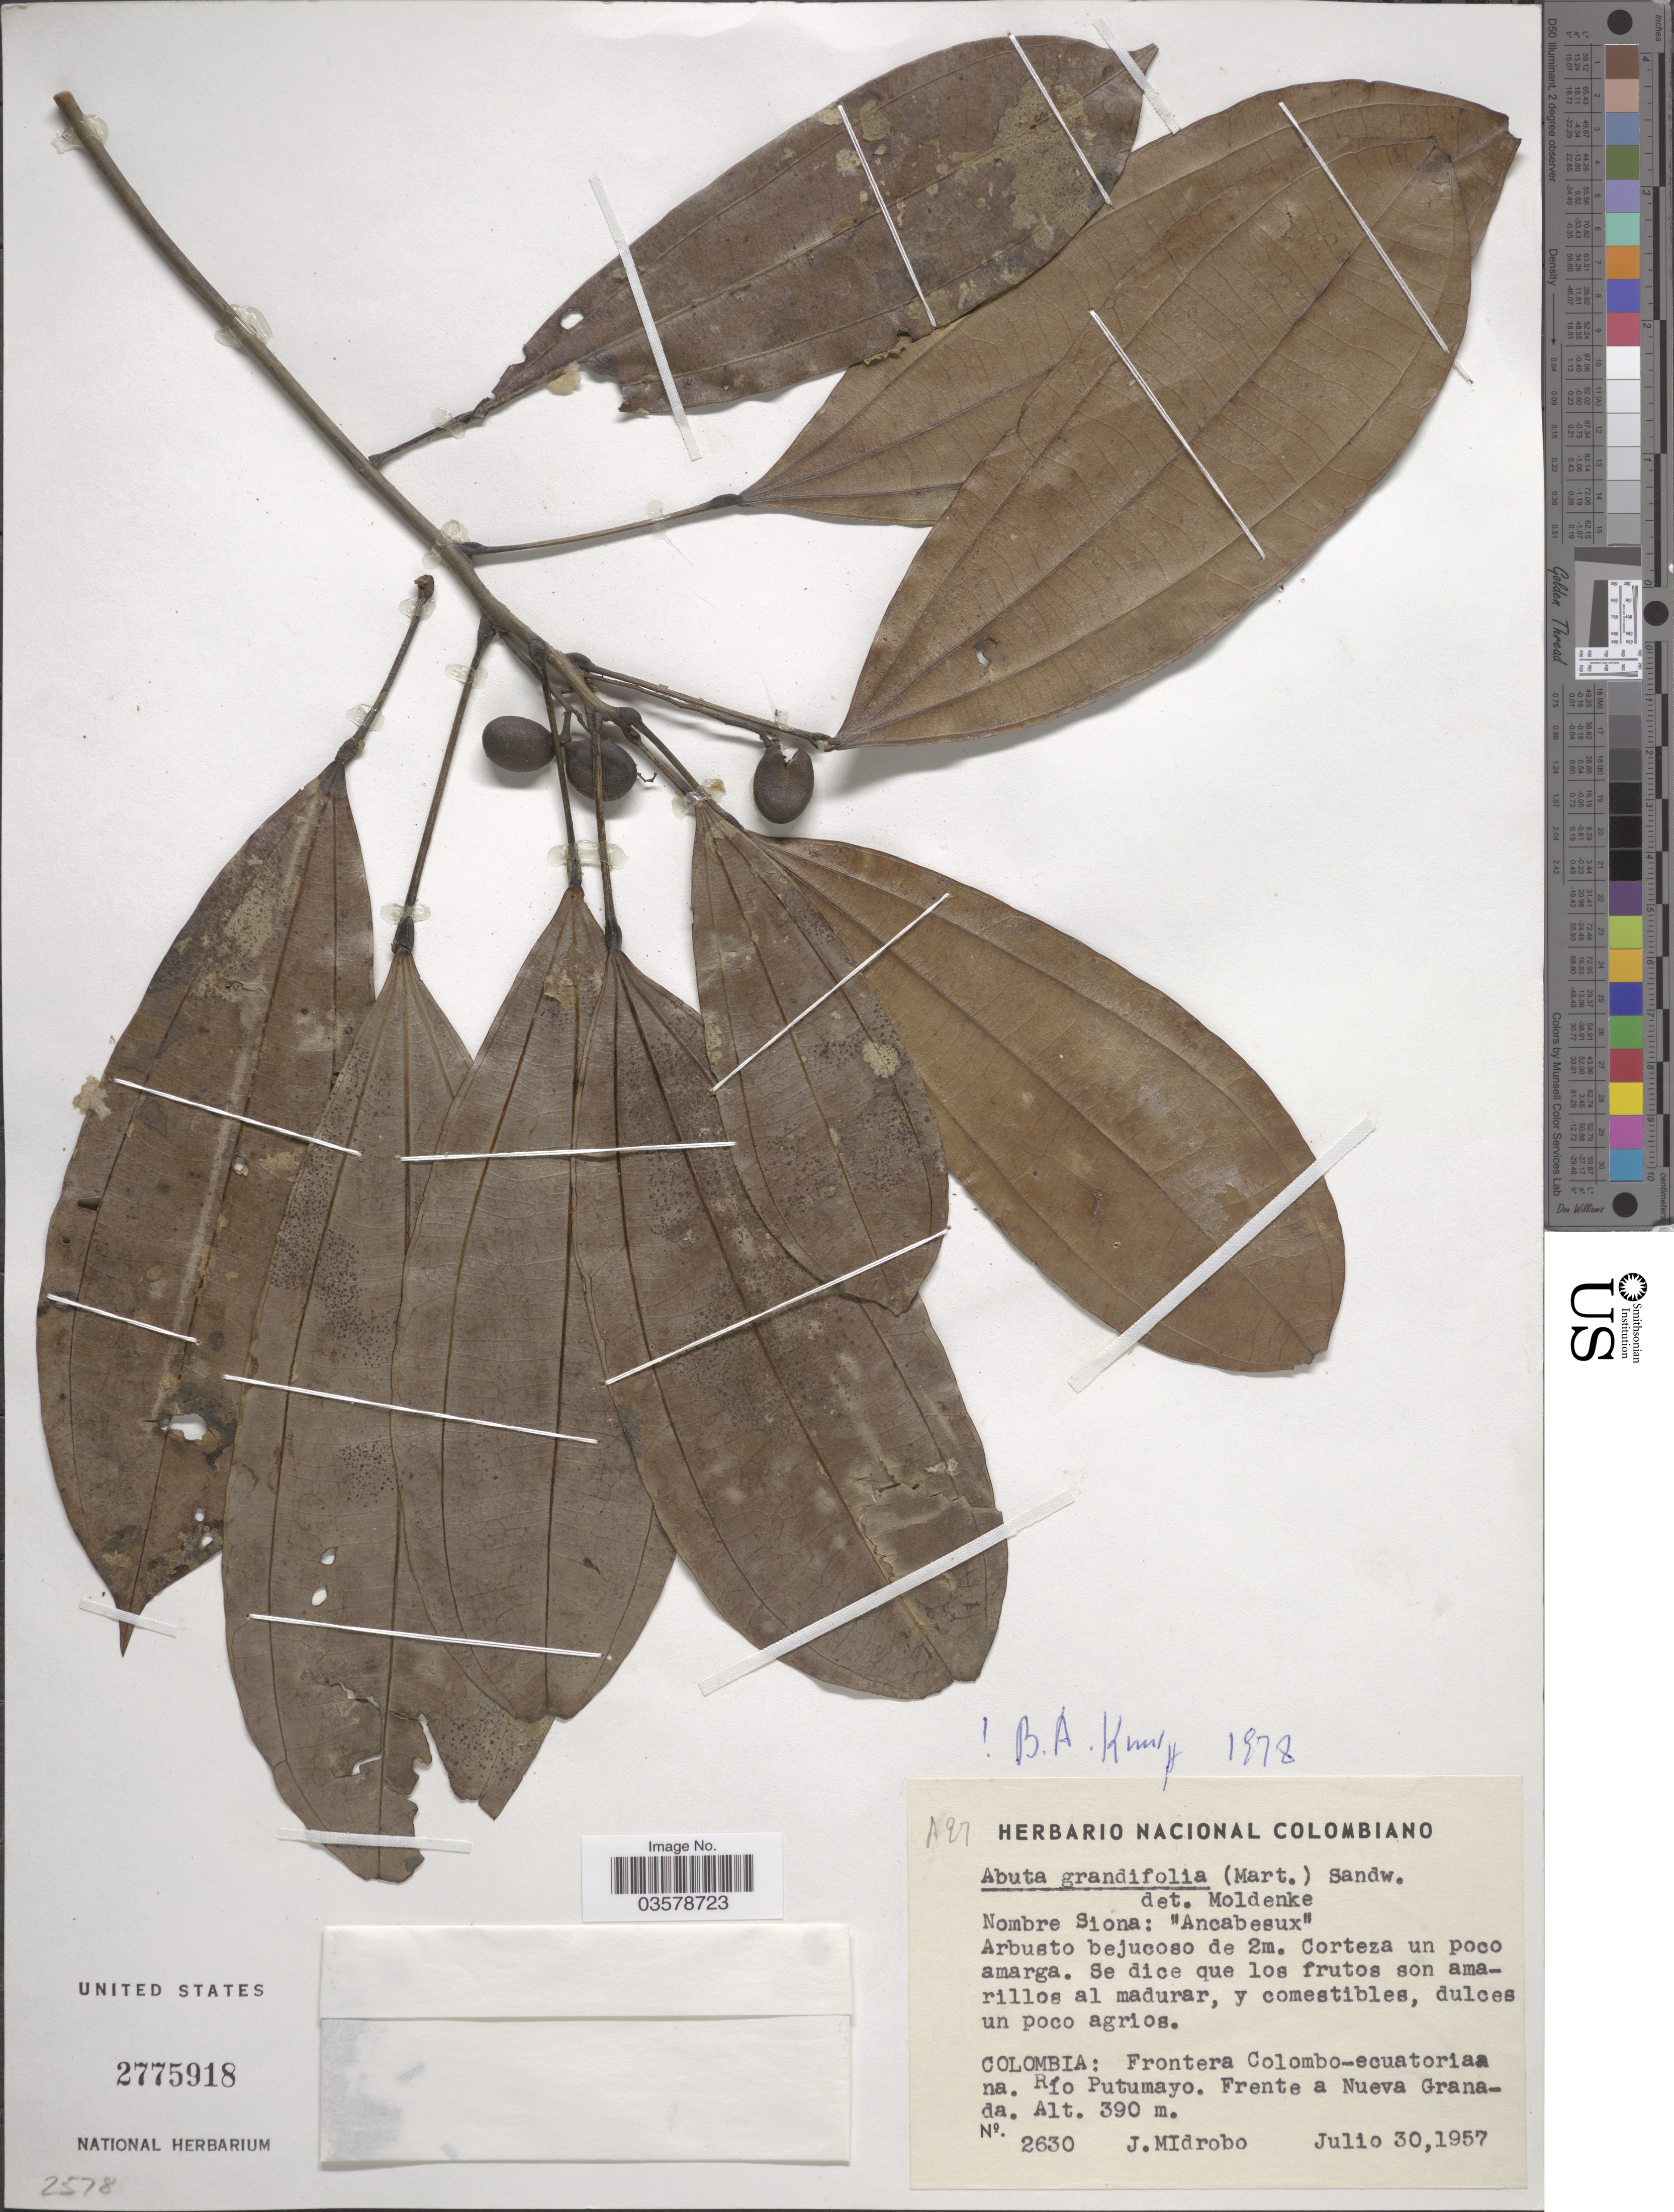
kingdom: Plantae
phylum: Tracheophyta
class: Magnoliopsida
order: Ranunculales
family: Menispermaceae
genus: Abuta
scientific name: Abuta grandifolia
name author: (Mart.) Sandwith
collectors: J. M. Idrobo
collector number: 2630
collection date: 1957-07-30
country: Colombia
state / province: Putumayo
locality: Frontera Colombo-ecuatoriana. Río Putumayo. Frente a Nueva Granada.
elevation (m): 390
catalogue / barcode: US 2775918